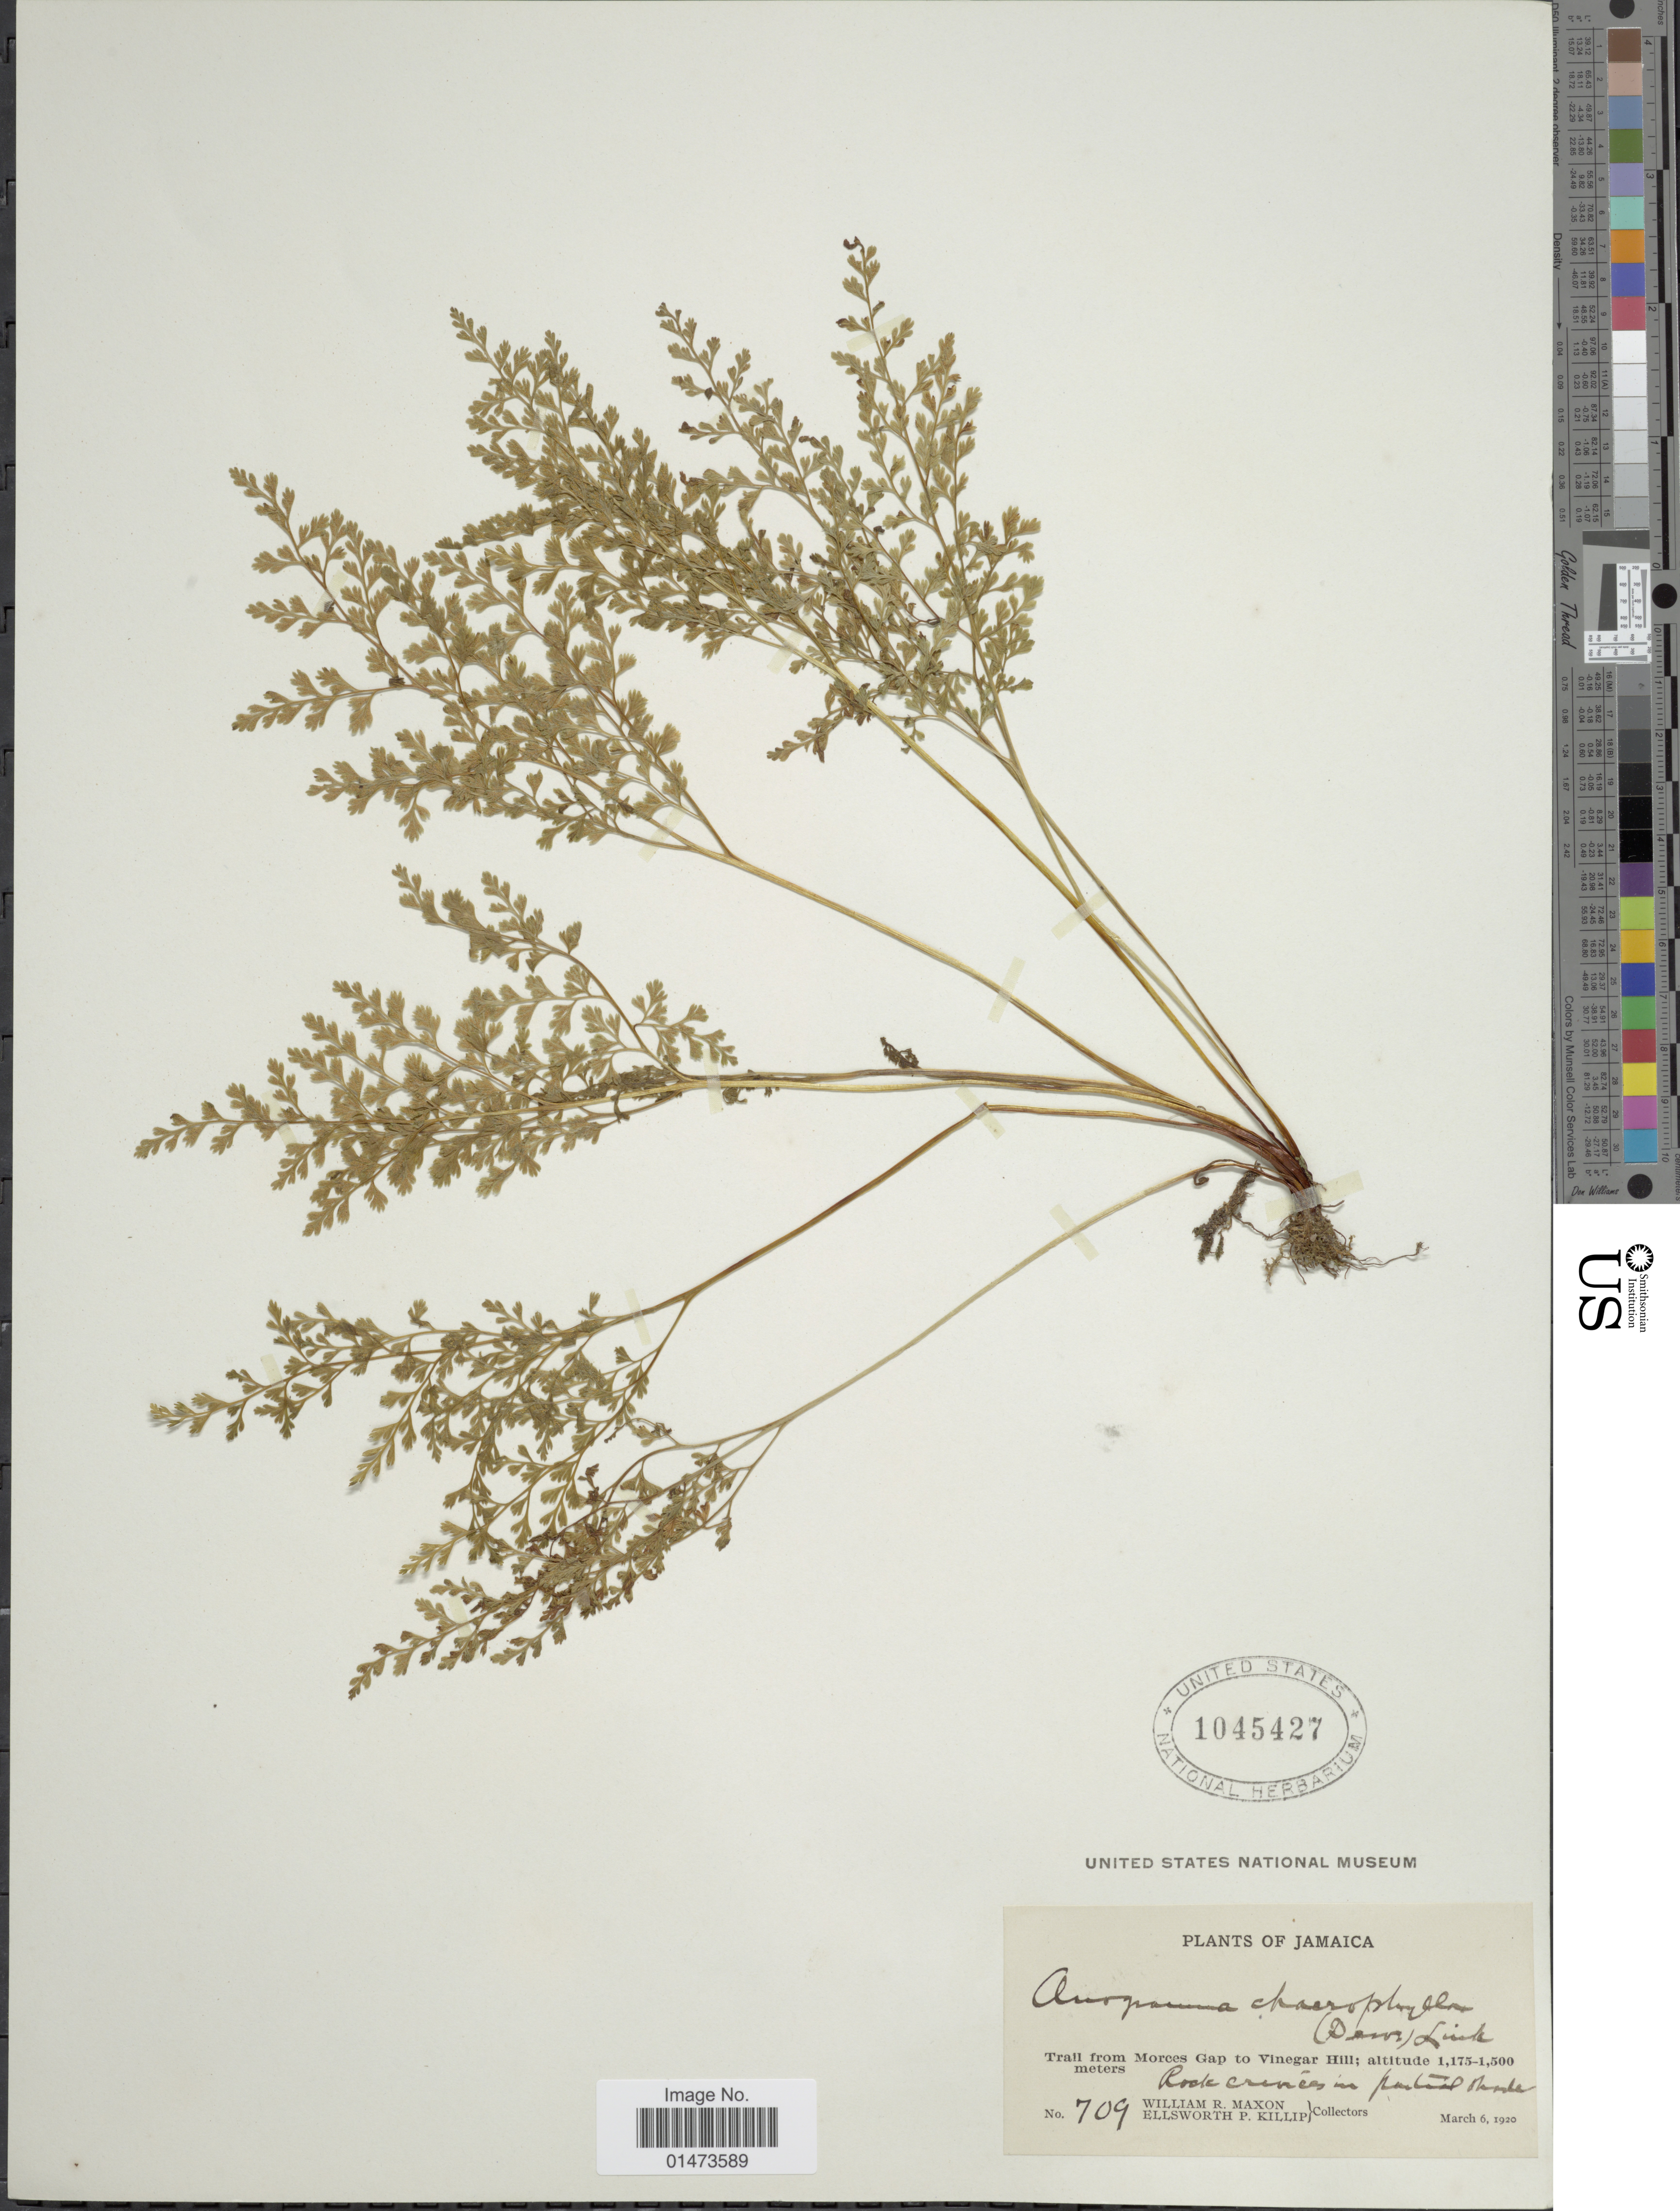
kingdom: Plantae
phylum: Tracheophyta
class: Polypodiopsida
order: Polypodiales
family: Pteridaceae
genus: Anogramma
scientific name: Anogramma chaerophylla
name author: (Desv.) Link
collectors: W. R. Maxon & E. P. Killip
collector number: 709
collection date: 1920-03-06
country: Jamaica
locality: Trail from Morces Gap to Vinegar Hill.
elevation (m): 1175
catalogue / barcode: US 1045427